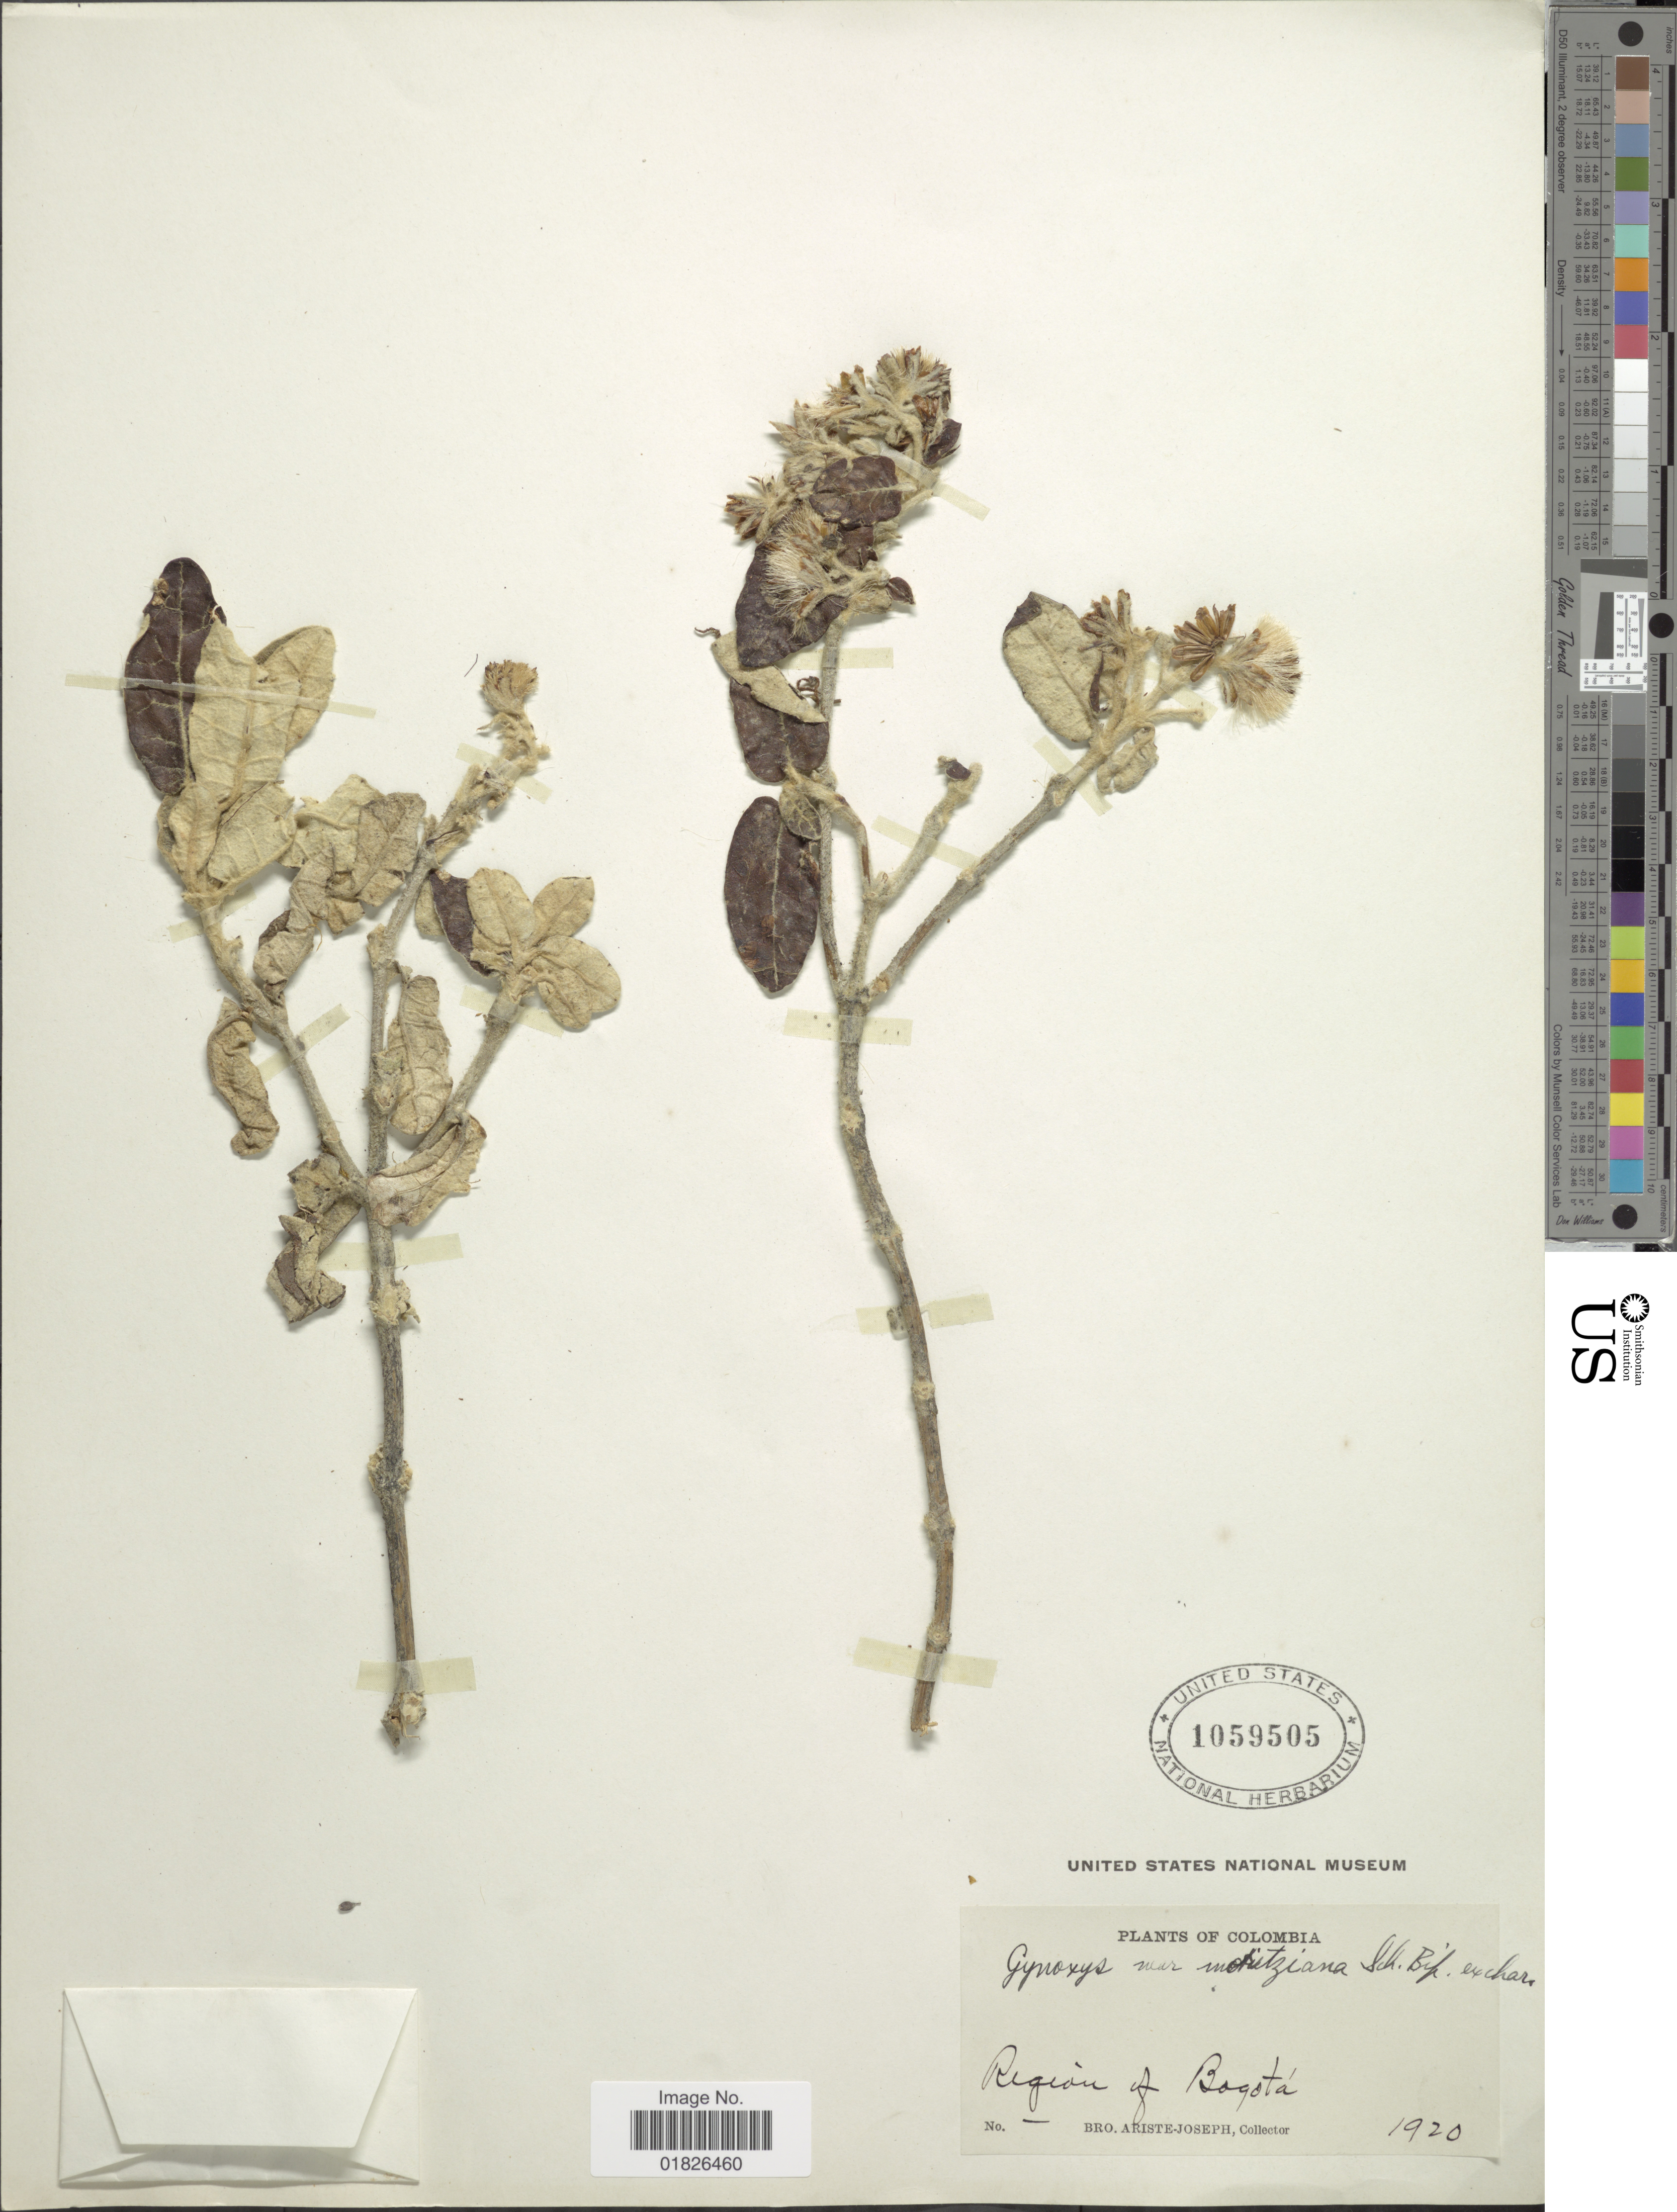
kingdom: Plantae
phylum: Tracheophyta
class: Magnoliopsida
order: Asterales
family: Asteraceae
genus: Gynoxys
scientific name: Gynoxys moritziana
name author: Sch. Bip. ex Wedd.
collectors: Bro. Ariste-Joseph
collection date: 1920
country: Colombia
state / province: Bogota D.C.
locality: Region of Bogota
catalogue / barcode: US 1059505